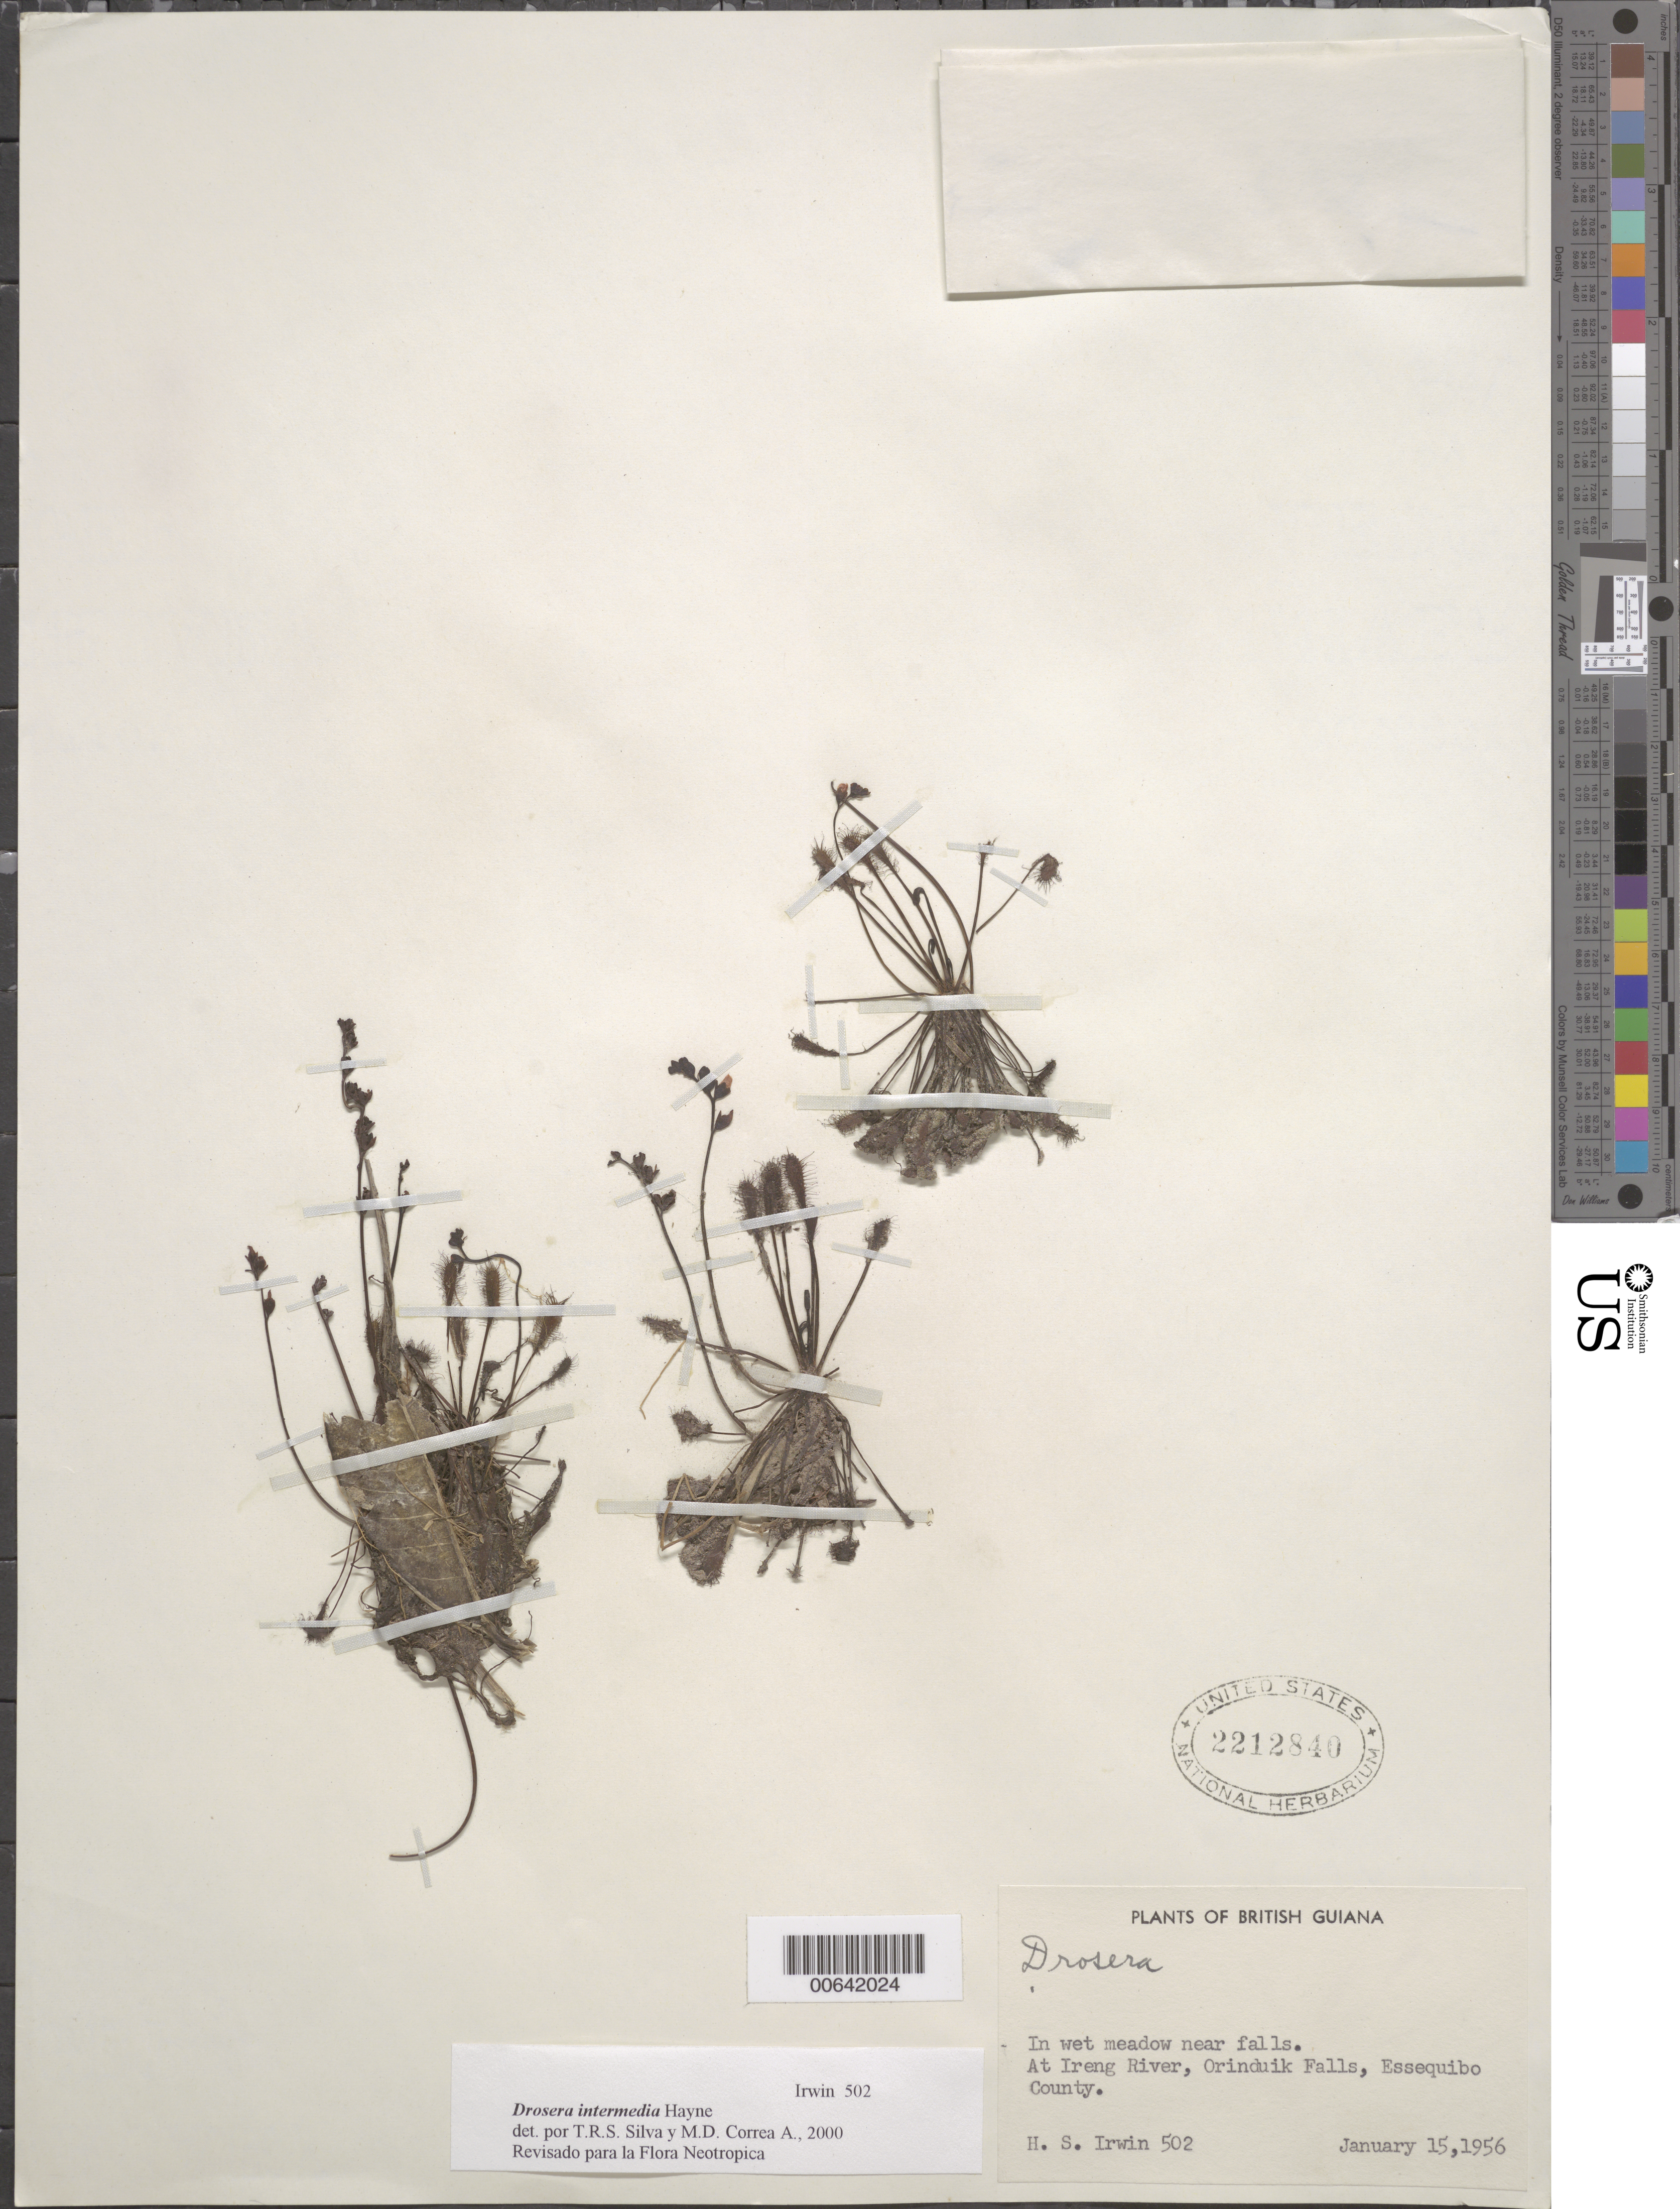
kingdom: Plantae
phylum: Tracheophyta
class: Magnoliopsida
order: Caryophyllales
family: Droseraceae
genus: Drosera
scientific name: Drosera intermedia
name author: Hayne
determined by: Silva, T. R. S. & Correa A. , M. D.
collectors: H. Irwin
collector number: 502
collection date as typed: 15 Jan 1956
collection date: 1956-01-15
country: Guyana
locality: At Ireng River, Orinduik Falls, Essquibo County.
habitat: In wet meadow near falls.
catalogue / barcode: US 2212840